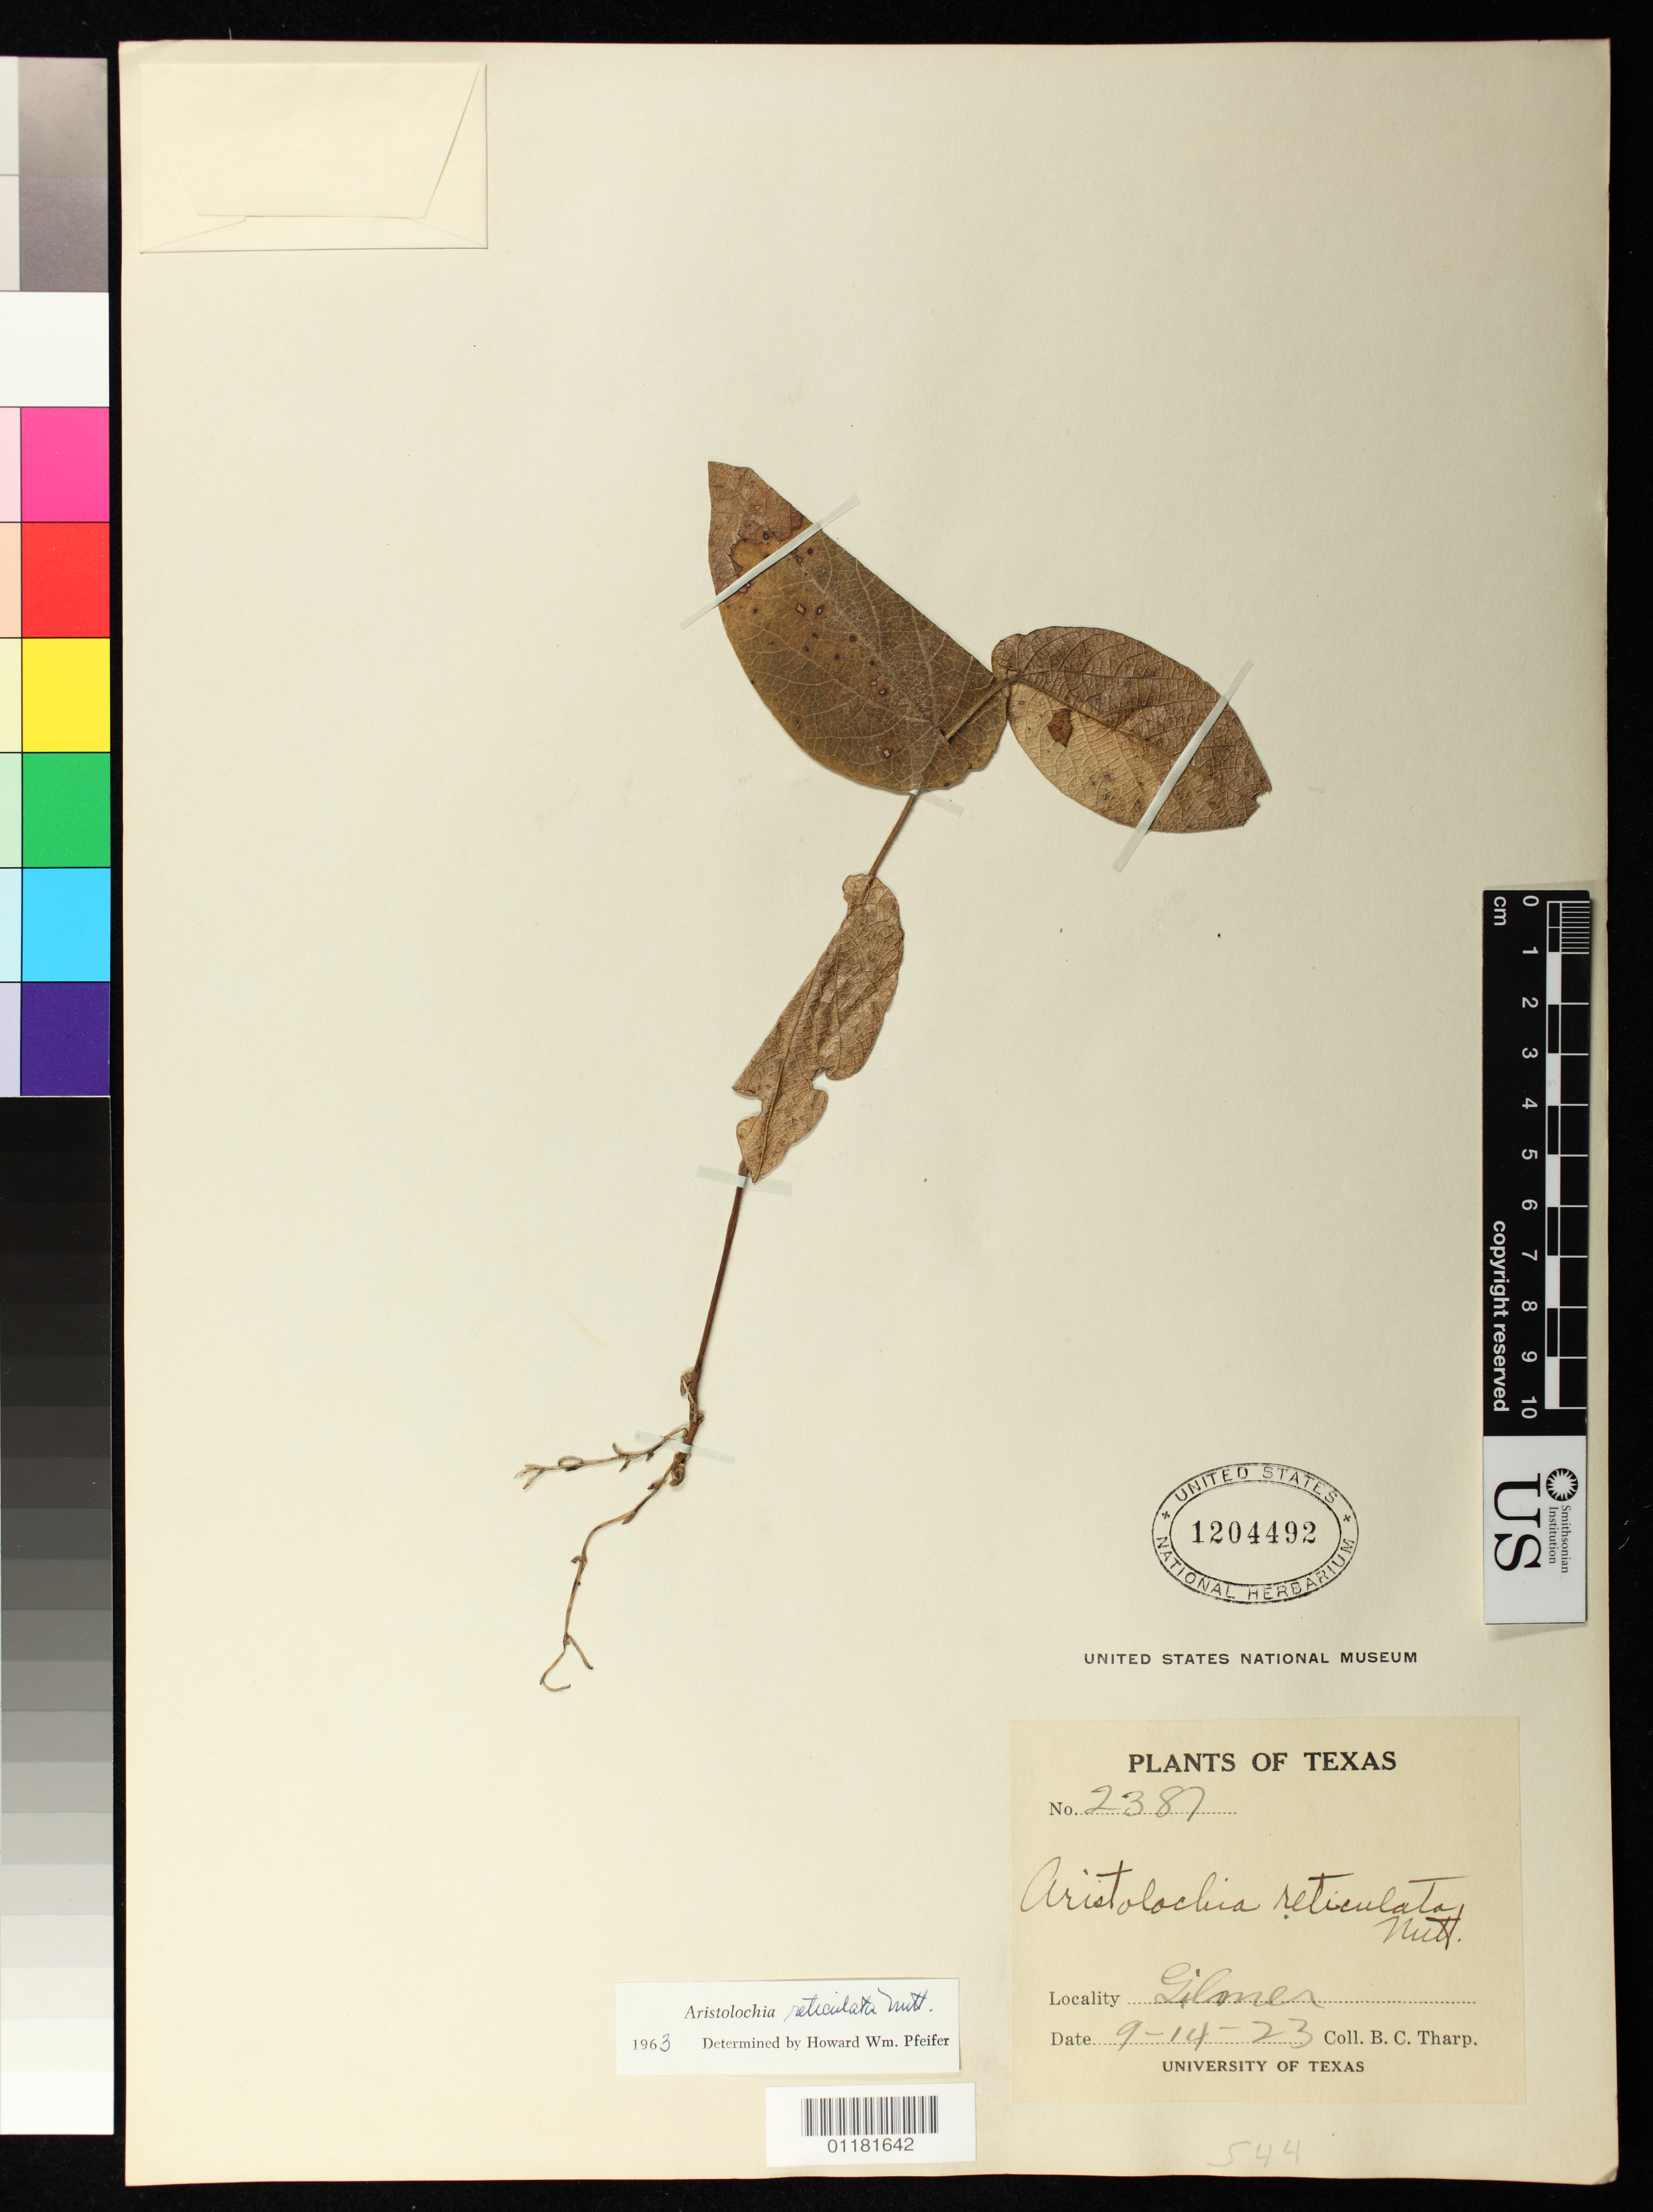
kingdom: Plantae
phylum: Tracheophyta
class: Magnoliopsida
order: Piperales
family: Aristolochiaceae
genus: Aristolochia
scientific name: Aristolochia reticulata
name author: Nutt.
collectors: B. C. Tharp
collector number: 2387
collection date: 1923-09-14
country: United States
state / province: Texas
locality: Gilmer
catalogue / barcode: US 1204492